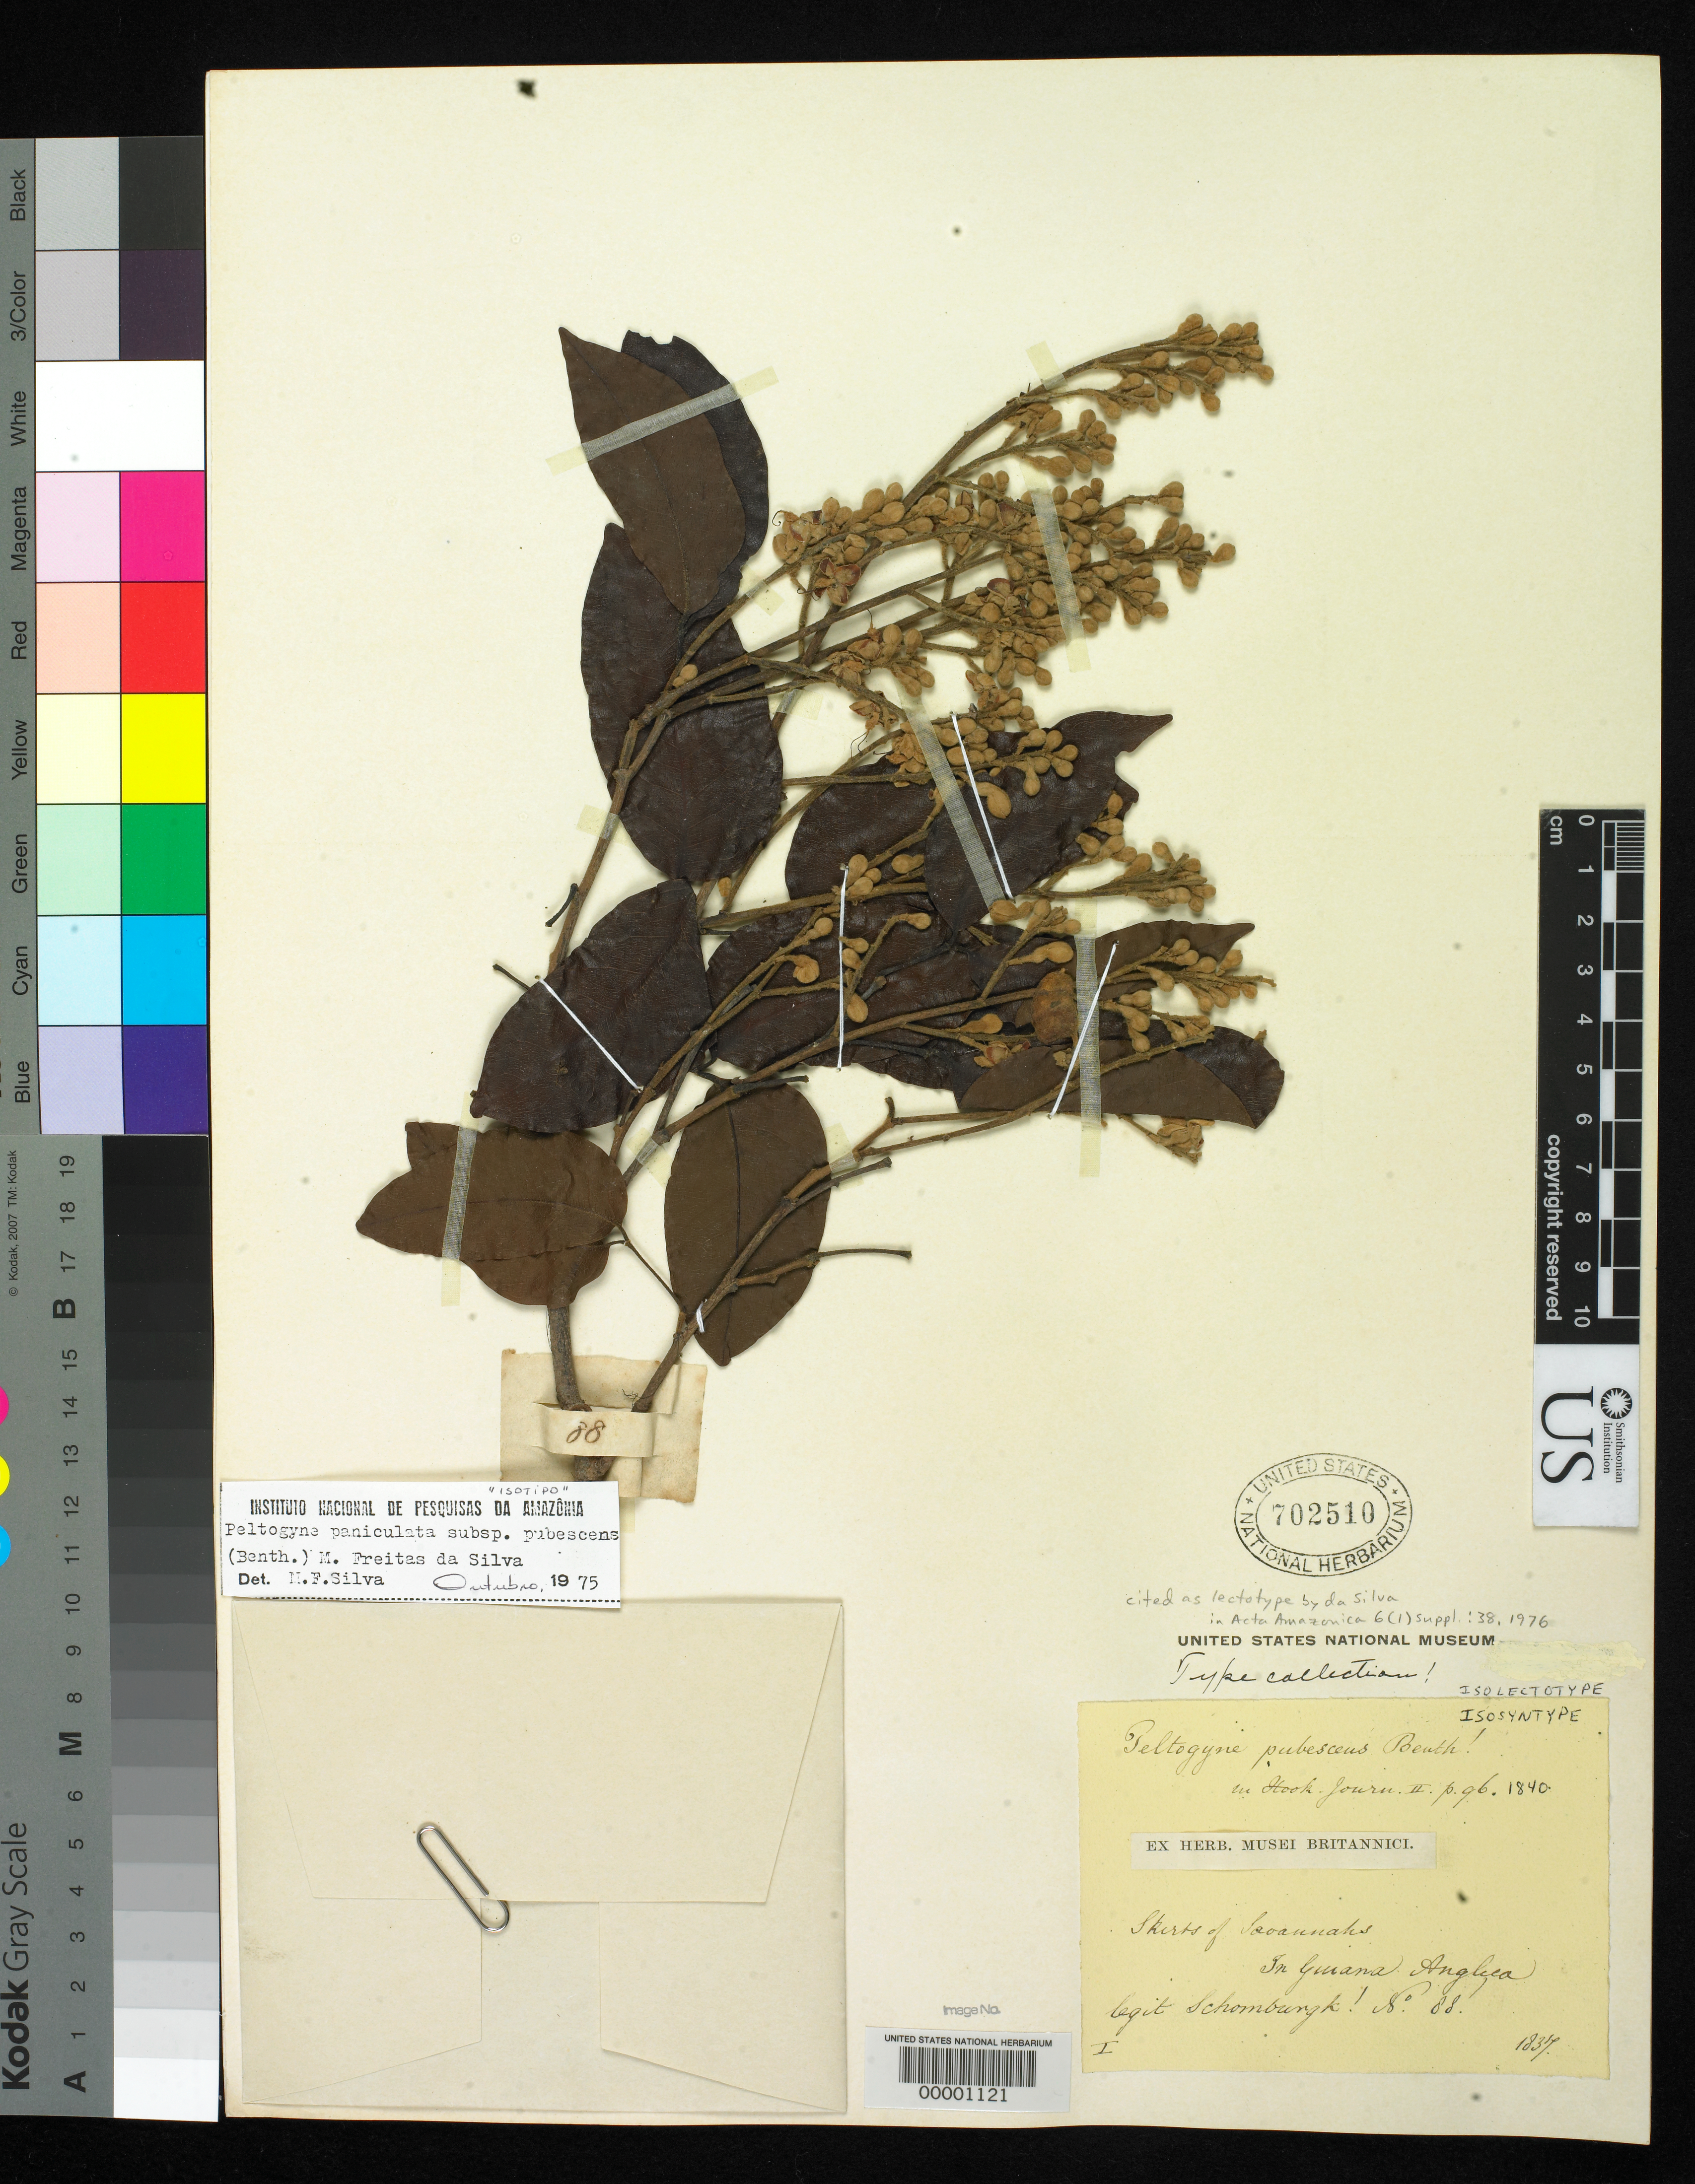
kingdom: Plantae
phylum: Tracheophyta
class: Magnoliopsida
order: Fabales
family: Fabaceae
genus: Peltogyne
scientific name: Peltogyne pubescens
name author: Benth.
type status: Isosyntype; Isolectotype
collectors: R. H. Schomburgk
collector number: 88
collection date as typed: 1837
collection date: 1837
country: Guyana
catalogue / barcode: US 702510